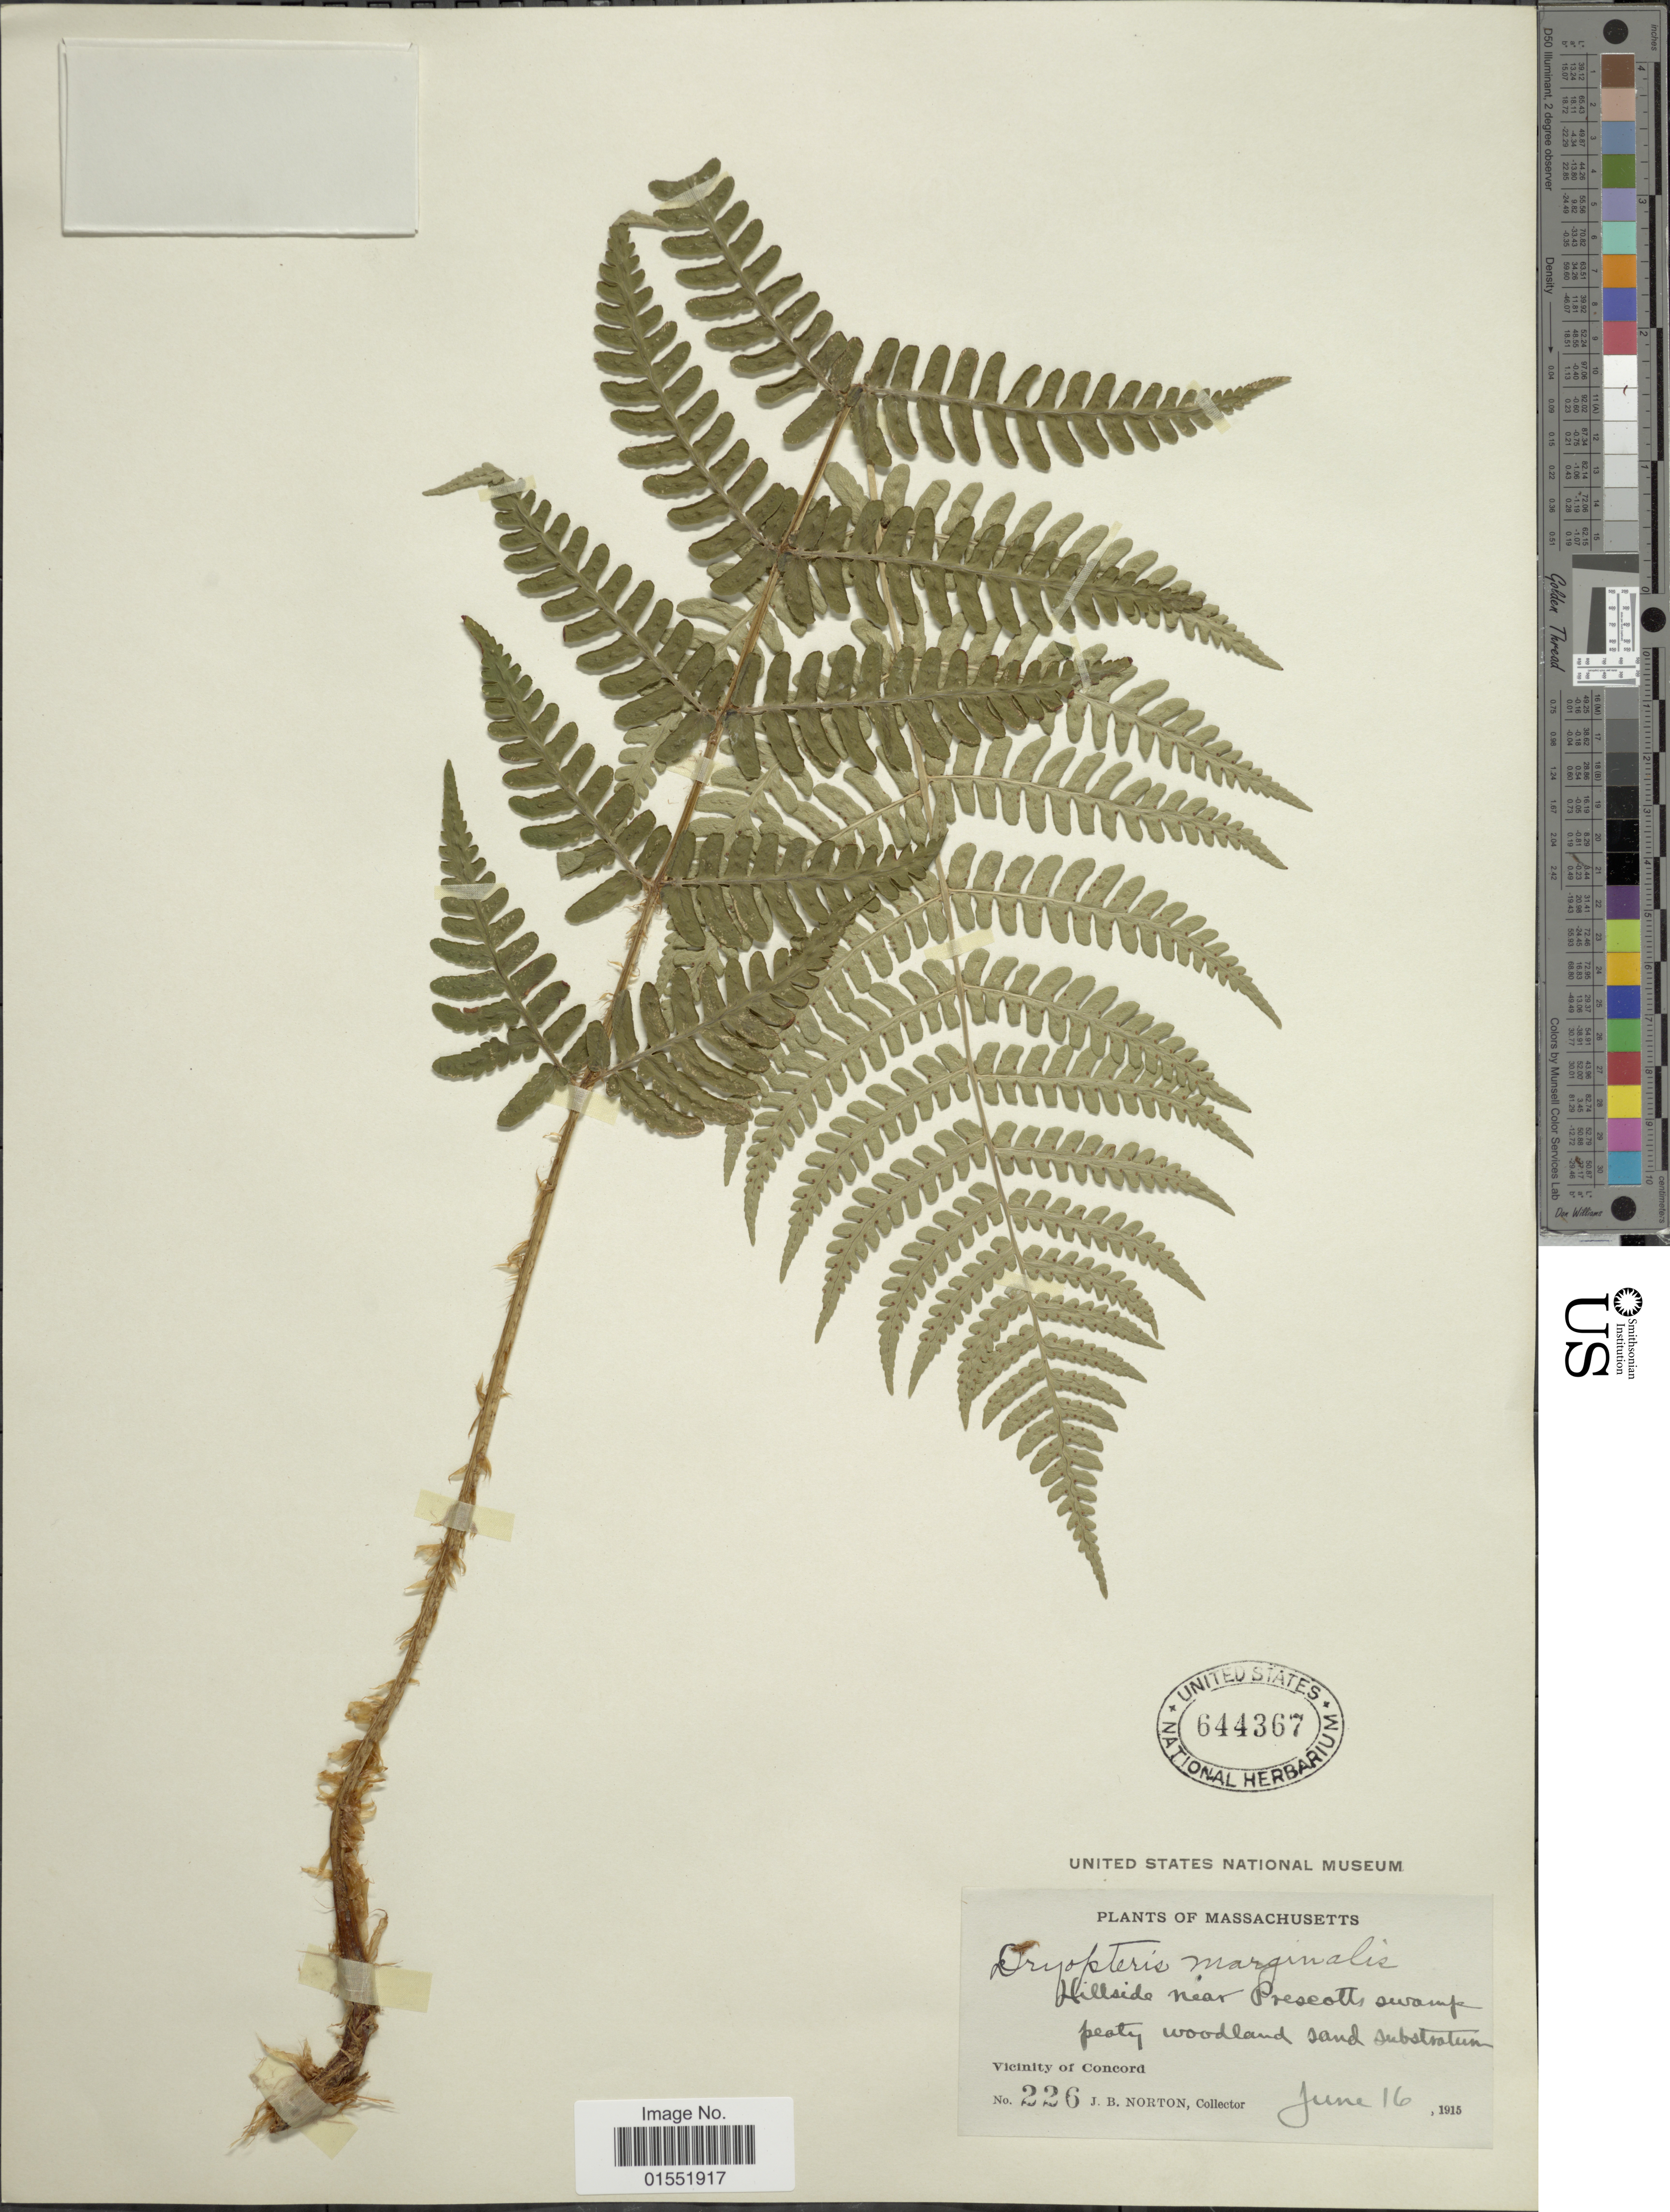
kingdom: Plantae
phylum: Tracheophyta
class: Polypodiopsida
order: Polypodiales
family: Dryopteridaceae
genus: Dryopteris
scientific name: Dryopteris marginalis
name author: (L.) A. Gray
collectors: J. B. Norton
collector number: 226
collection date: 1915-06-16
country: United States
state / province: Massachusetts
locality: Hillside near Prescotts swamp peaty woodland sand substratum. Vicinity of Concord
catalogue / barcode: US 644367